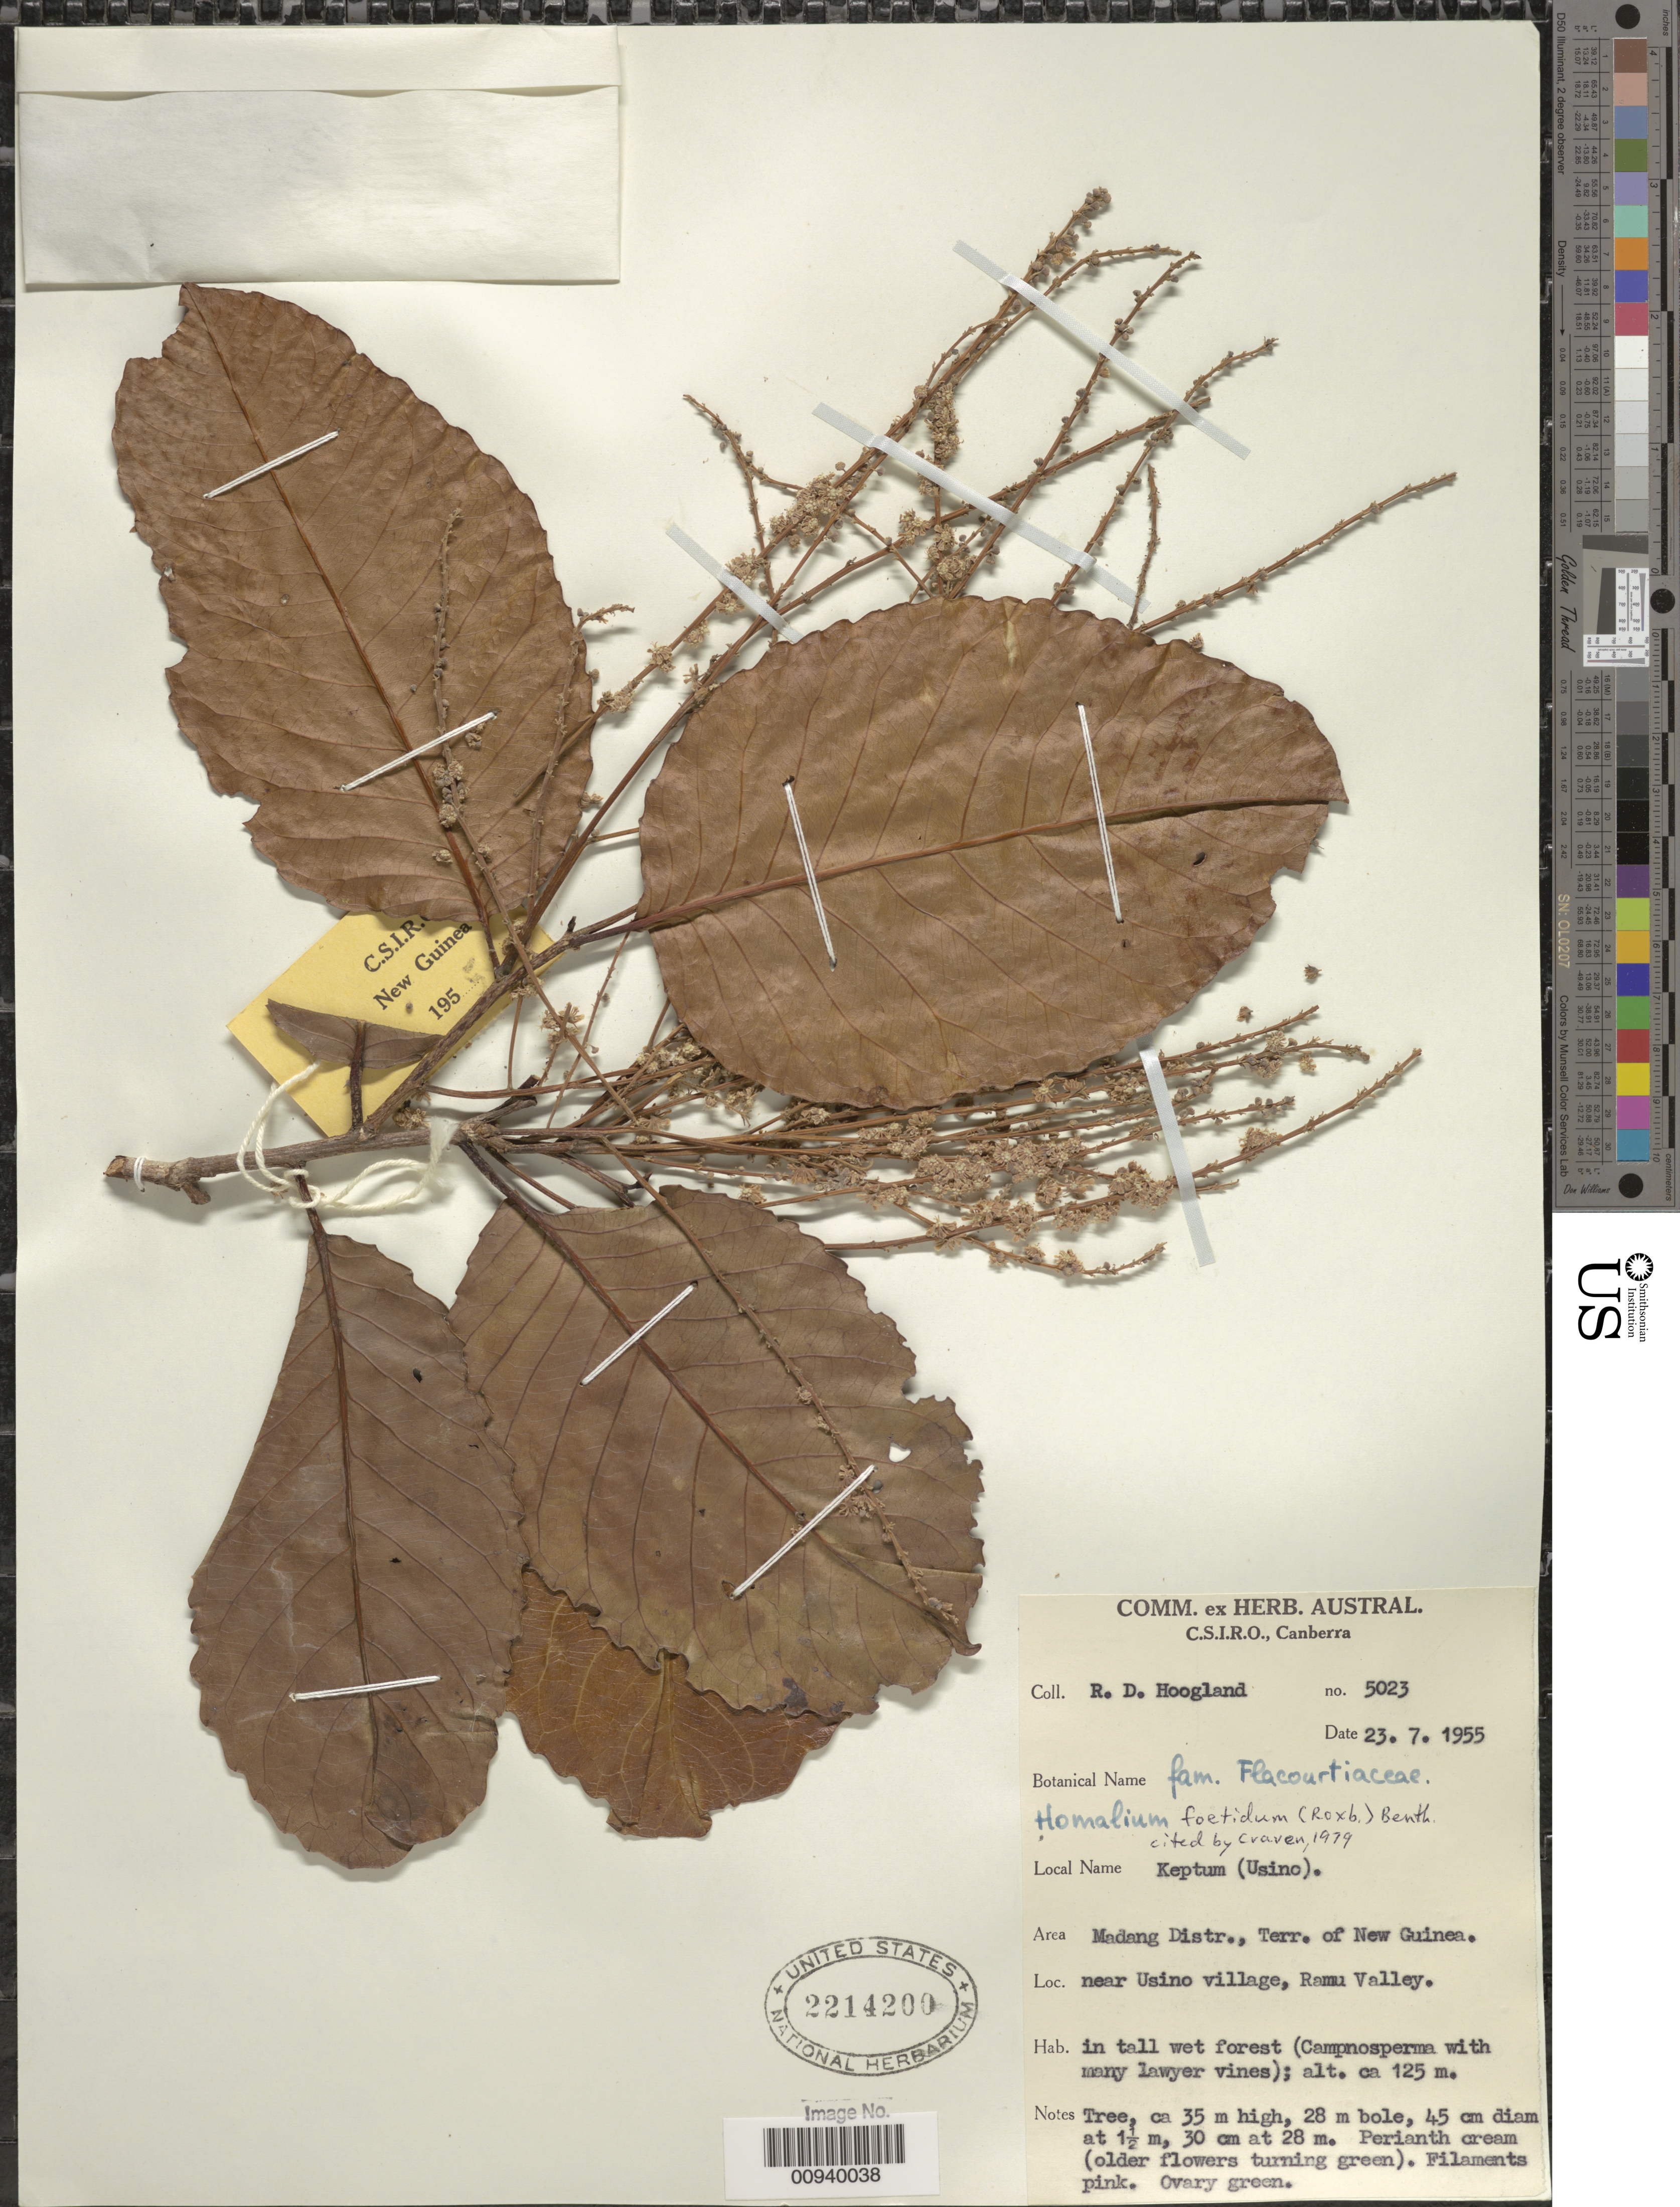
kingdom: Plantae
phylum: Tracheophyta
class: Magnoliopsida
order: Malpighiales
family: Salicaceae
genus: Homalium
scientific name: Homalium foetidum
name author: (Roxb.) Benth.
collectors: R. D. Hoogland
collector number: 5023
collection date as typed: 23 Jul 1955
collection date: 1955-07-23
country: Papua New Guinea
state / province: Madang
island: New Guinea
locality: near Usino village, Ramu Valley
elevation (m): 125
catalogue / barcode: US 2214200